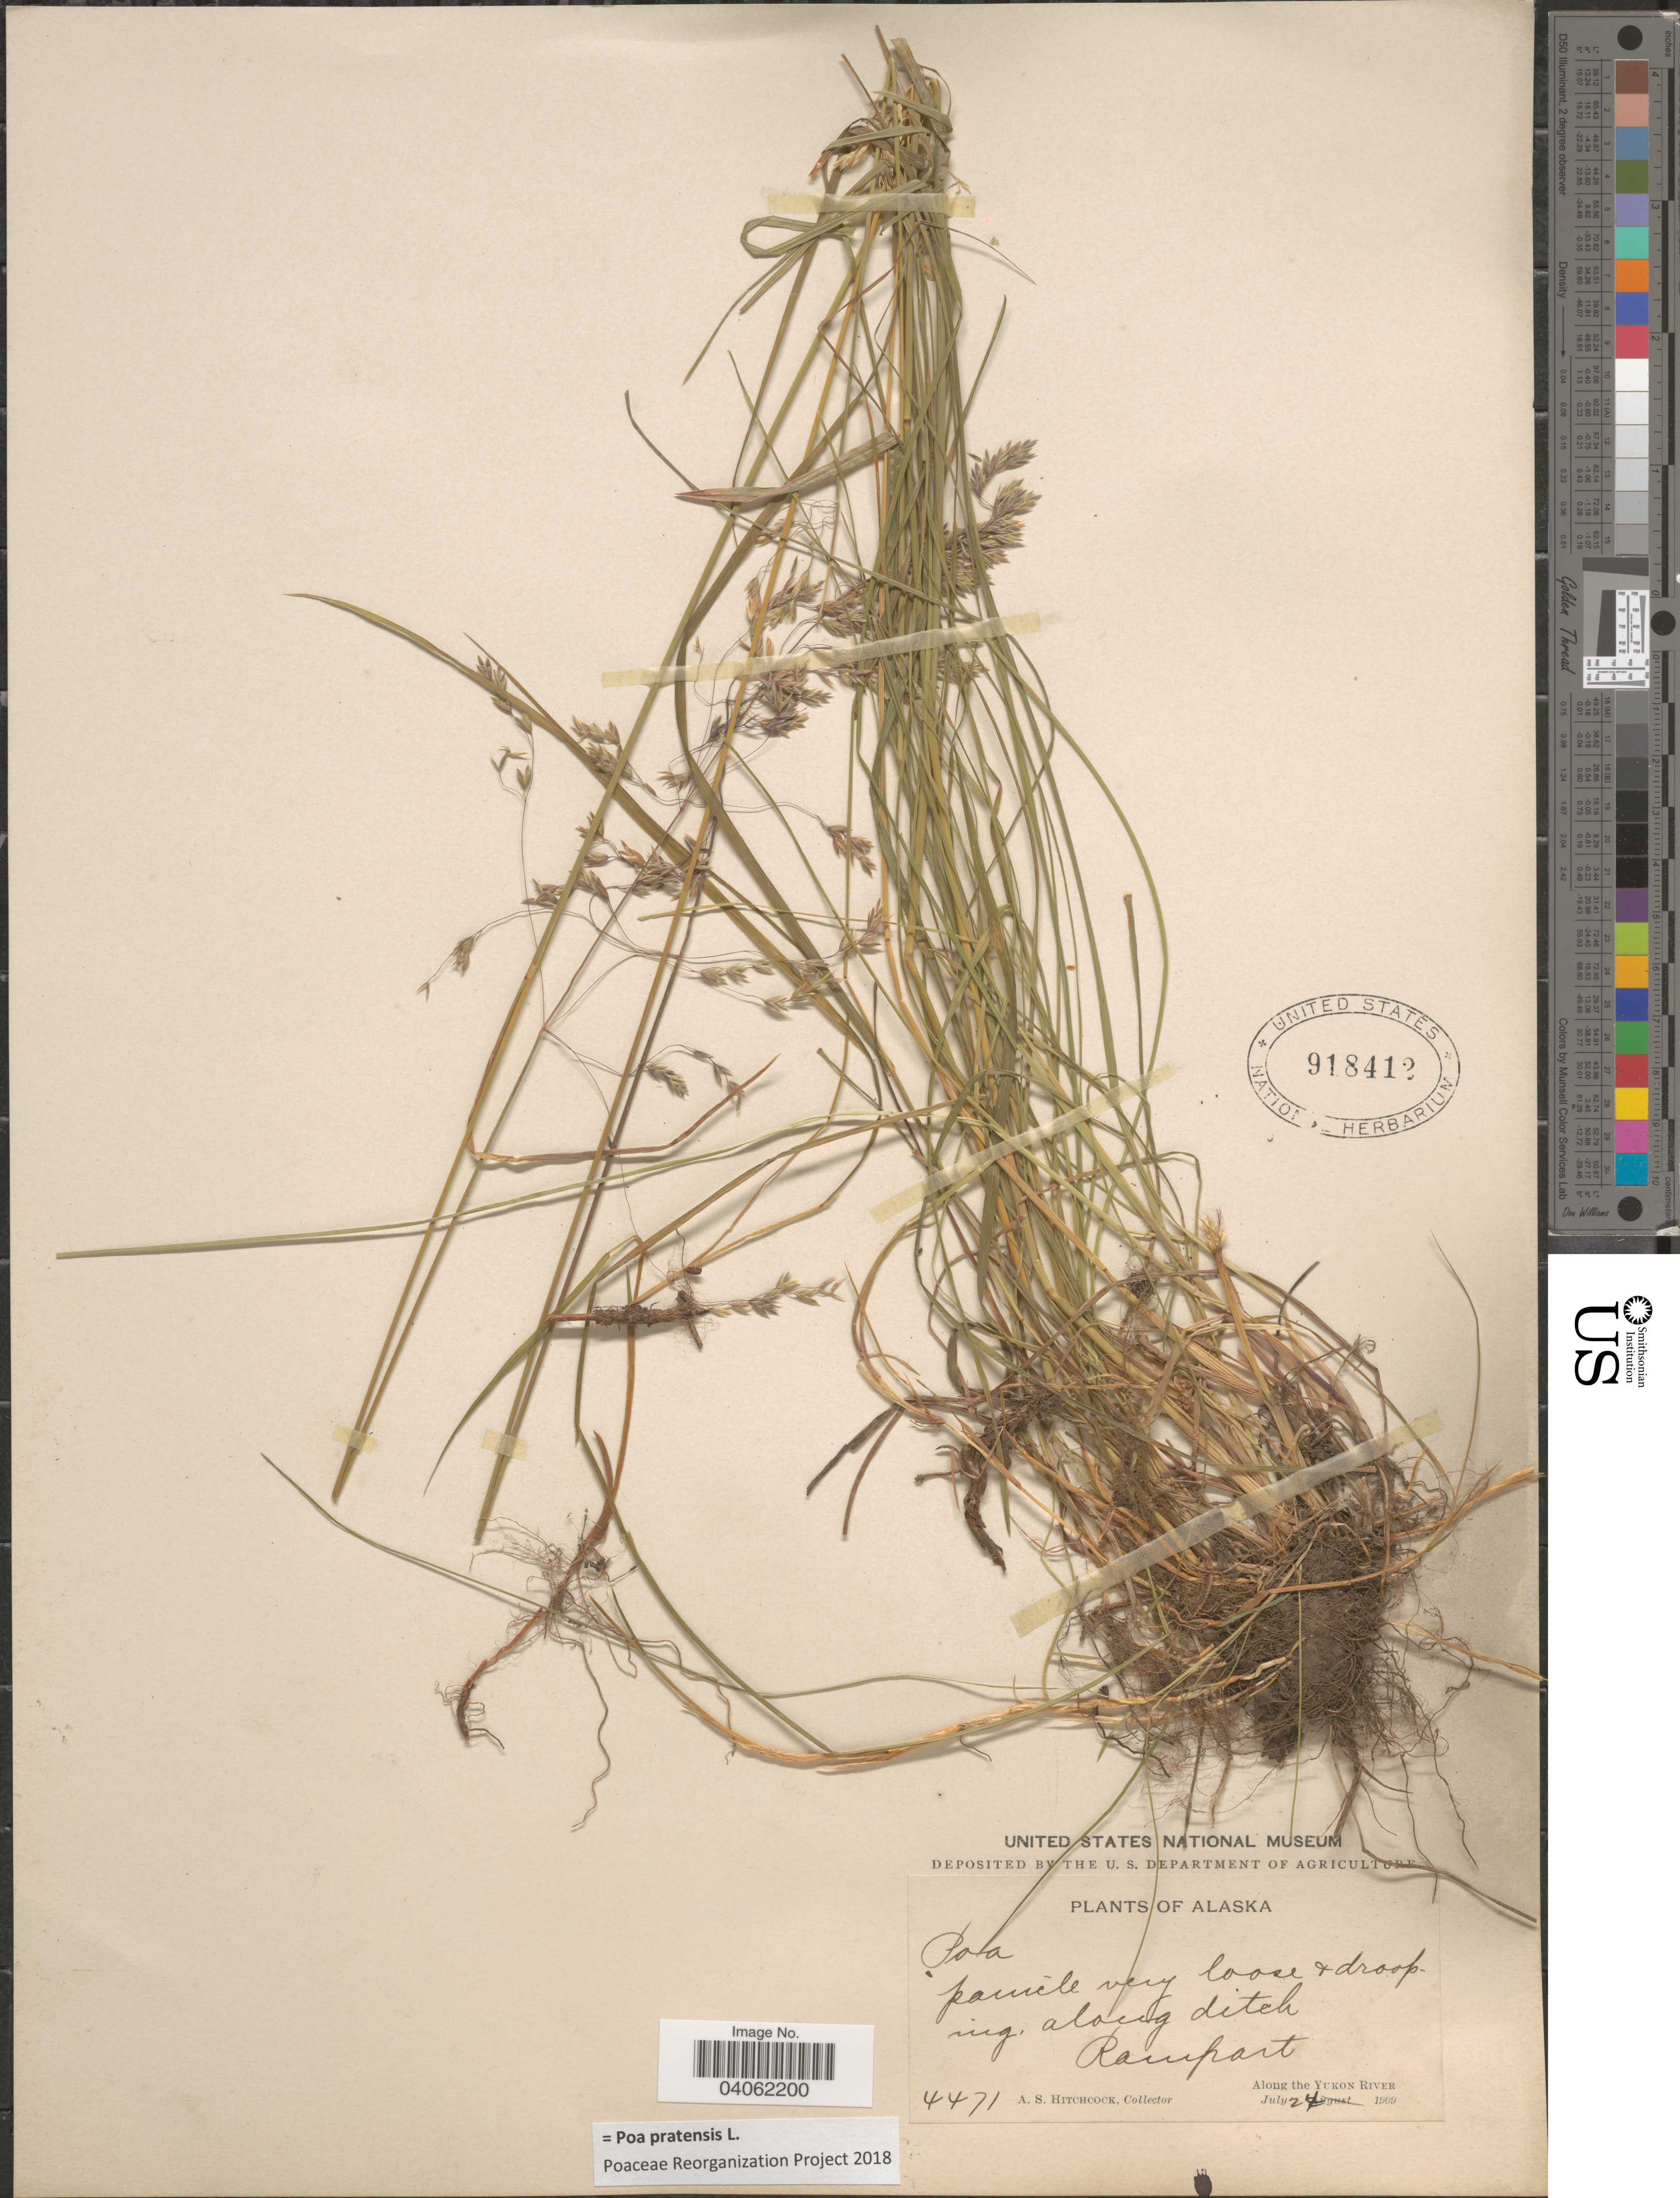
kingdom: Plantae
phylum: Tracheophyta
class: Liliopsida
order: Poales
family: Poaceae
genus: Poa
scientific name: Poa pratensis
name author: L.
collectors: A. S. Hitchcock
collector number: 4471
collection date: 1909-07-24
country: United States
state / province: Alaska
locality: Rampart. Along the Yukon River.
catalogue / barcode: US 918412